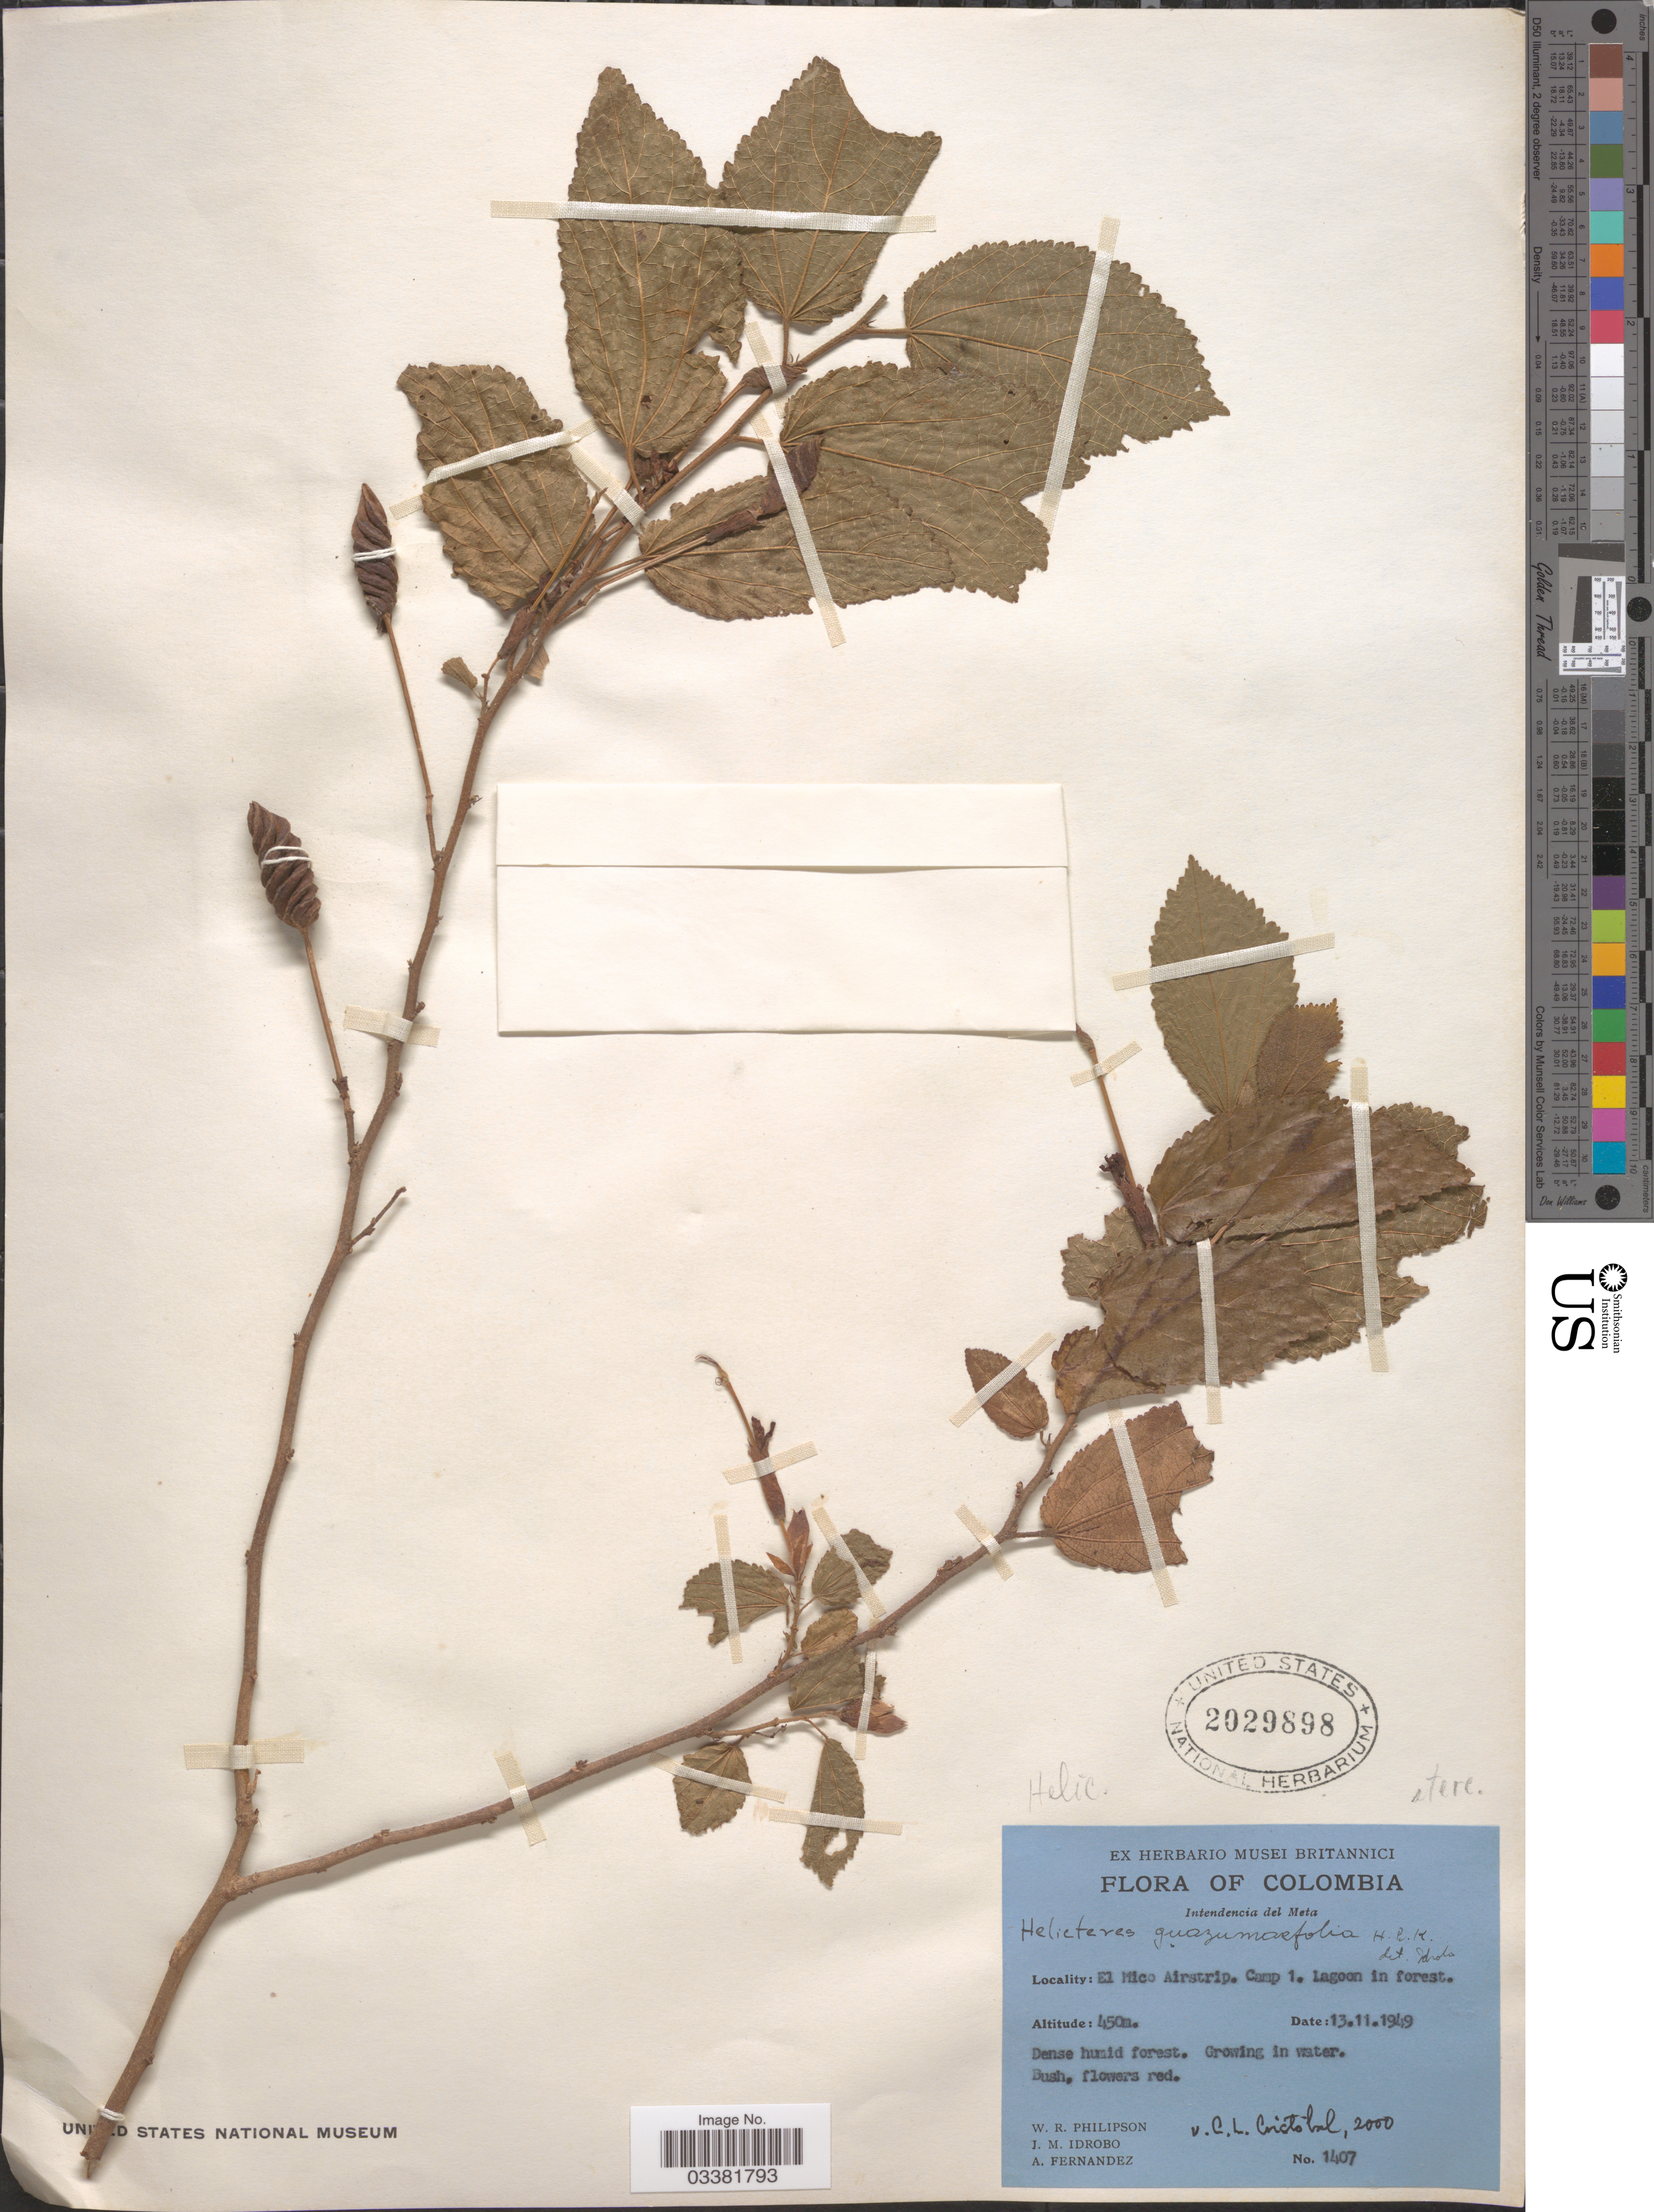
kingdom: Plantae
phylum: Tracheophyta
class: Magnoliopsida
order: Malvales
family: Malvaceae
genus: Helicteres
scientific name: Helicteres guazumifolia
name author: Kunth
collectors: W. R. Philipson, J. M. Idrobo & A. Fernandez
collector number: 1407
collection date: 1949-11-13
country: Colombia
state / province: Meta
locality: Intendencia del Meta. El Mico Airstrip. Camp 1. Lagoon in forest.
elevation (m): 450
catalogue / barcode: US 2029898